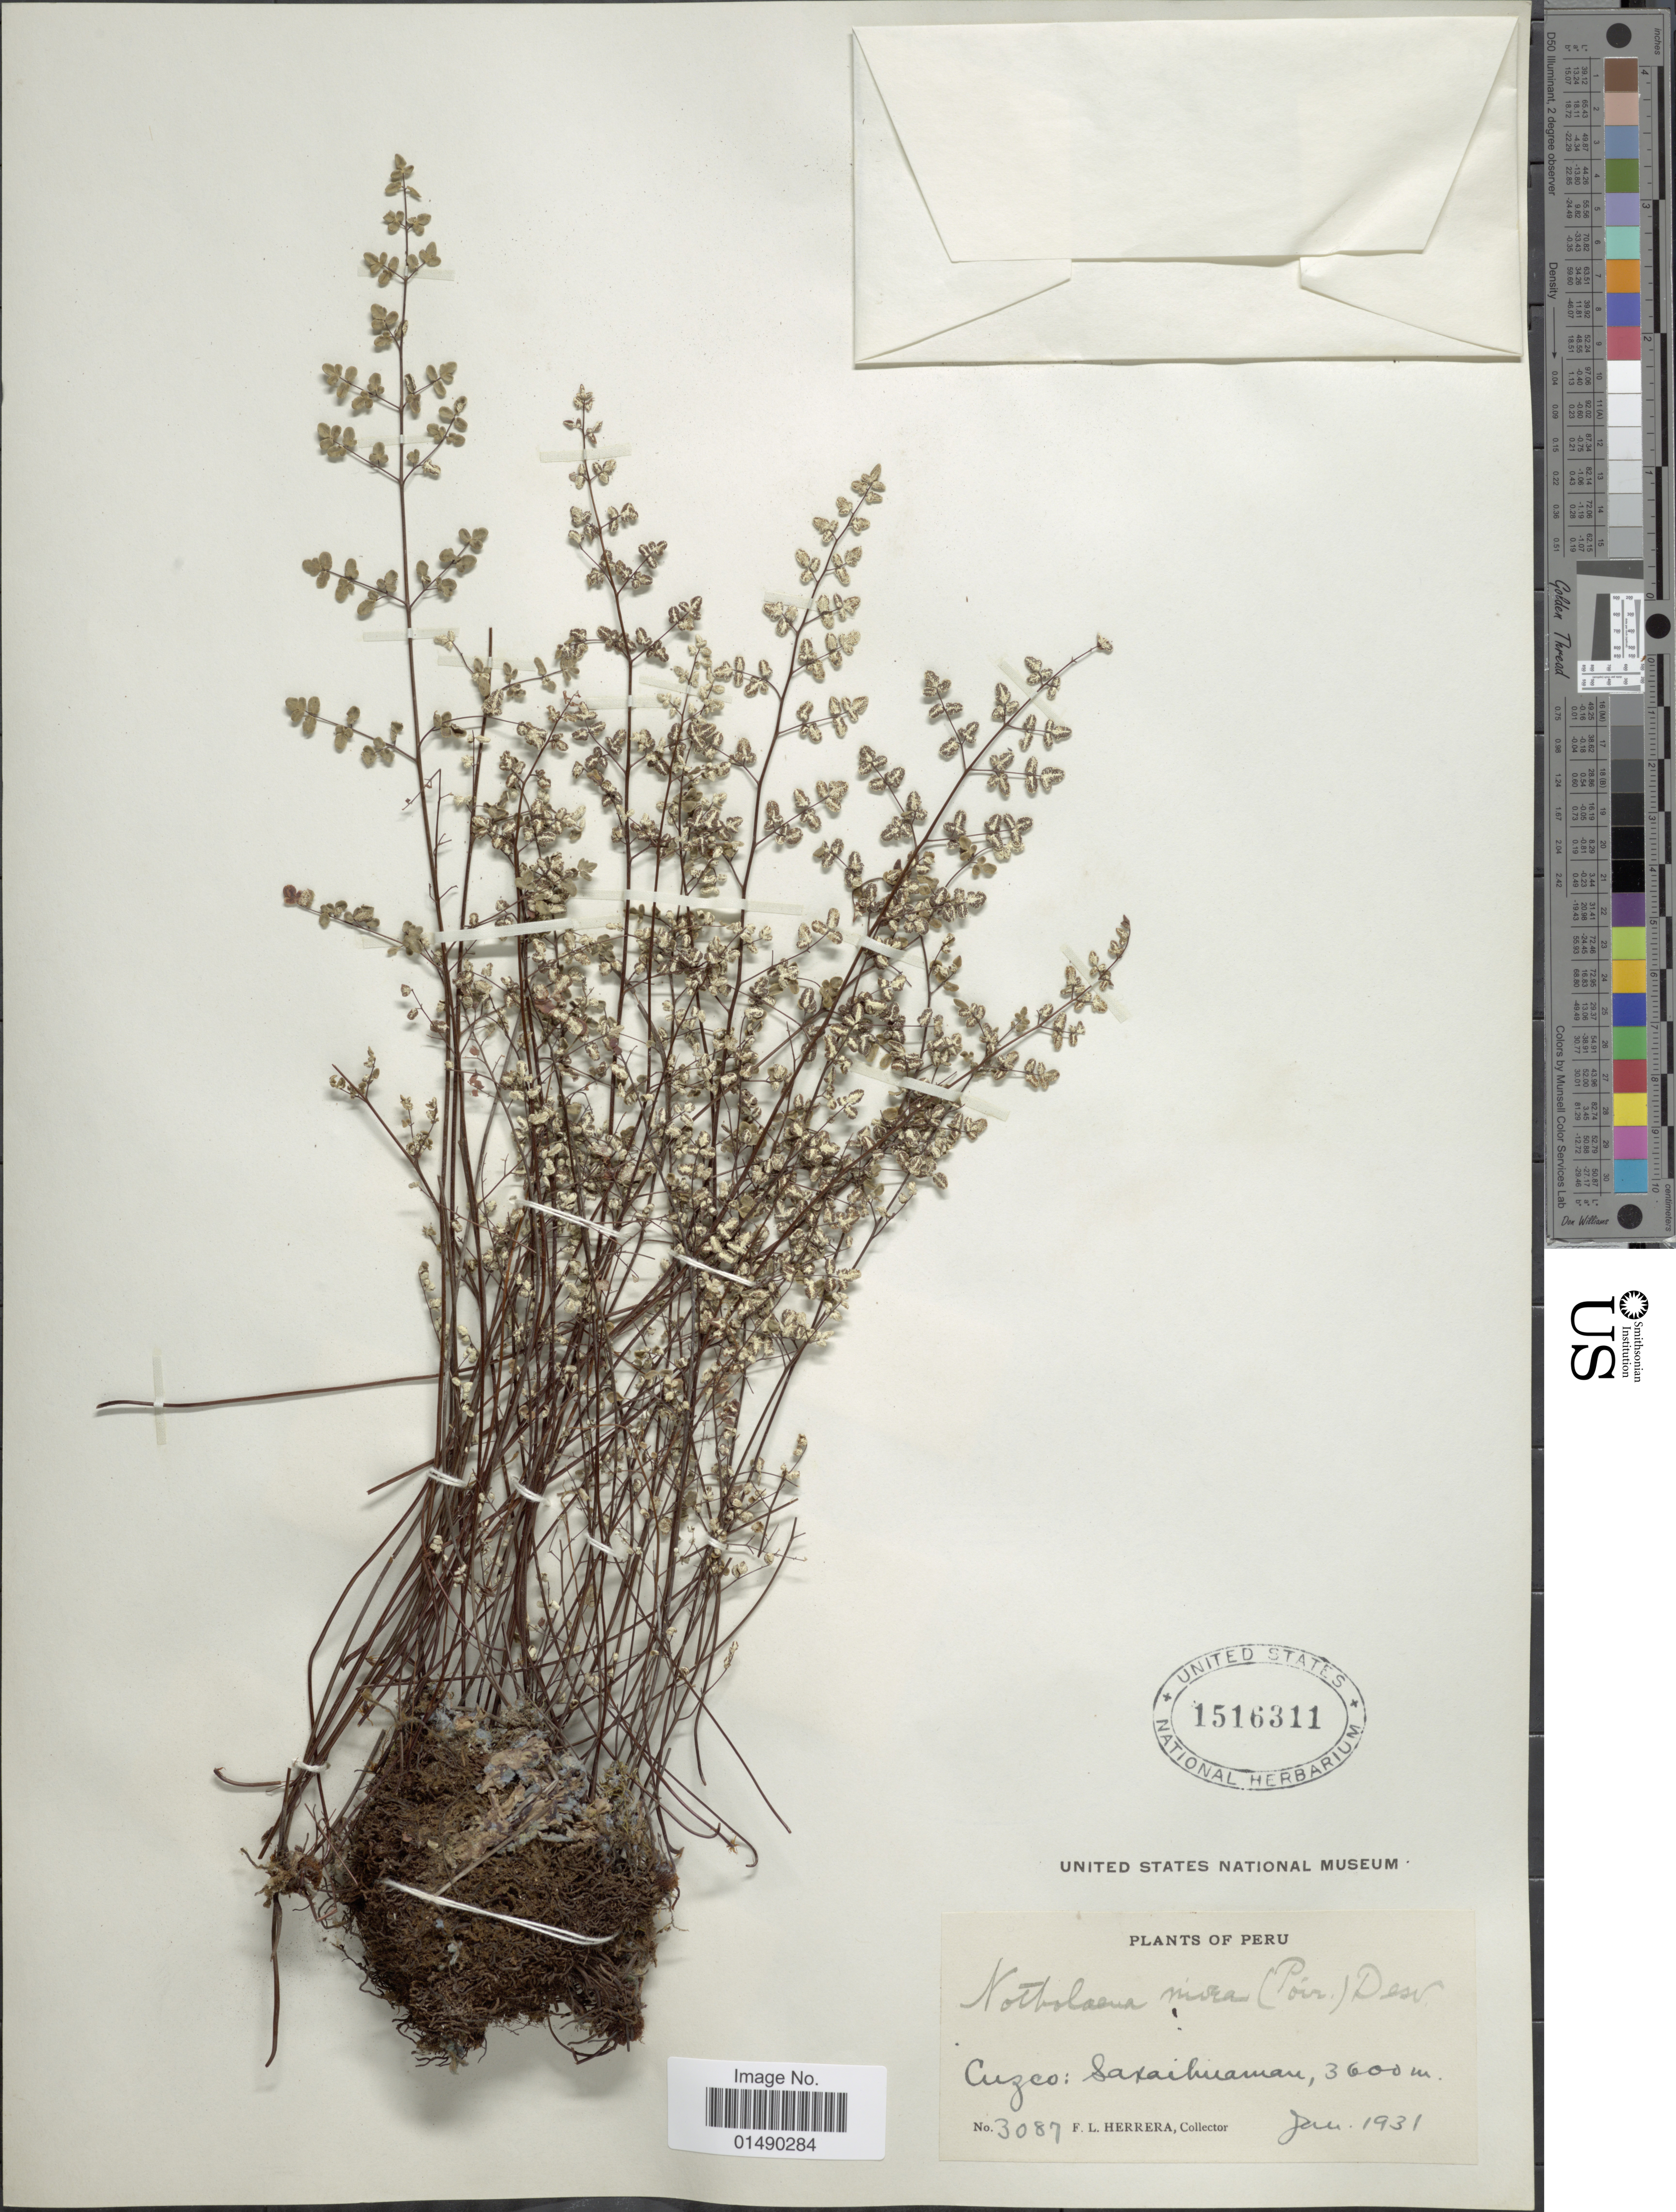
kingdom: Plantae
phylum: Tracheophyta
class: Polypodiopsida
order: Polypodiales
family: Pteridaceae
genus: Argyrochosma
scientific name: Argyrochosma nivea var. nivea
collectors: F. L. Herrera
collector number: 3087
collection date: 1931-01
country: Peru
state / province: Cusco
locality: Peru, Cuzco: Saxaihuaman.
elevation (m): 3600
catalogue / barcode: US 1516311